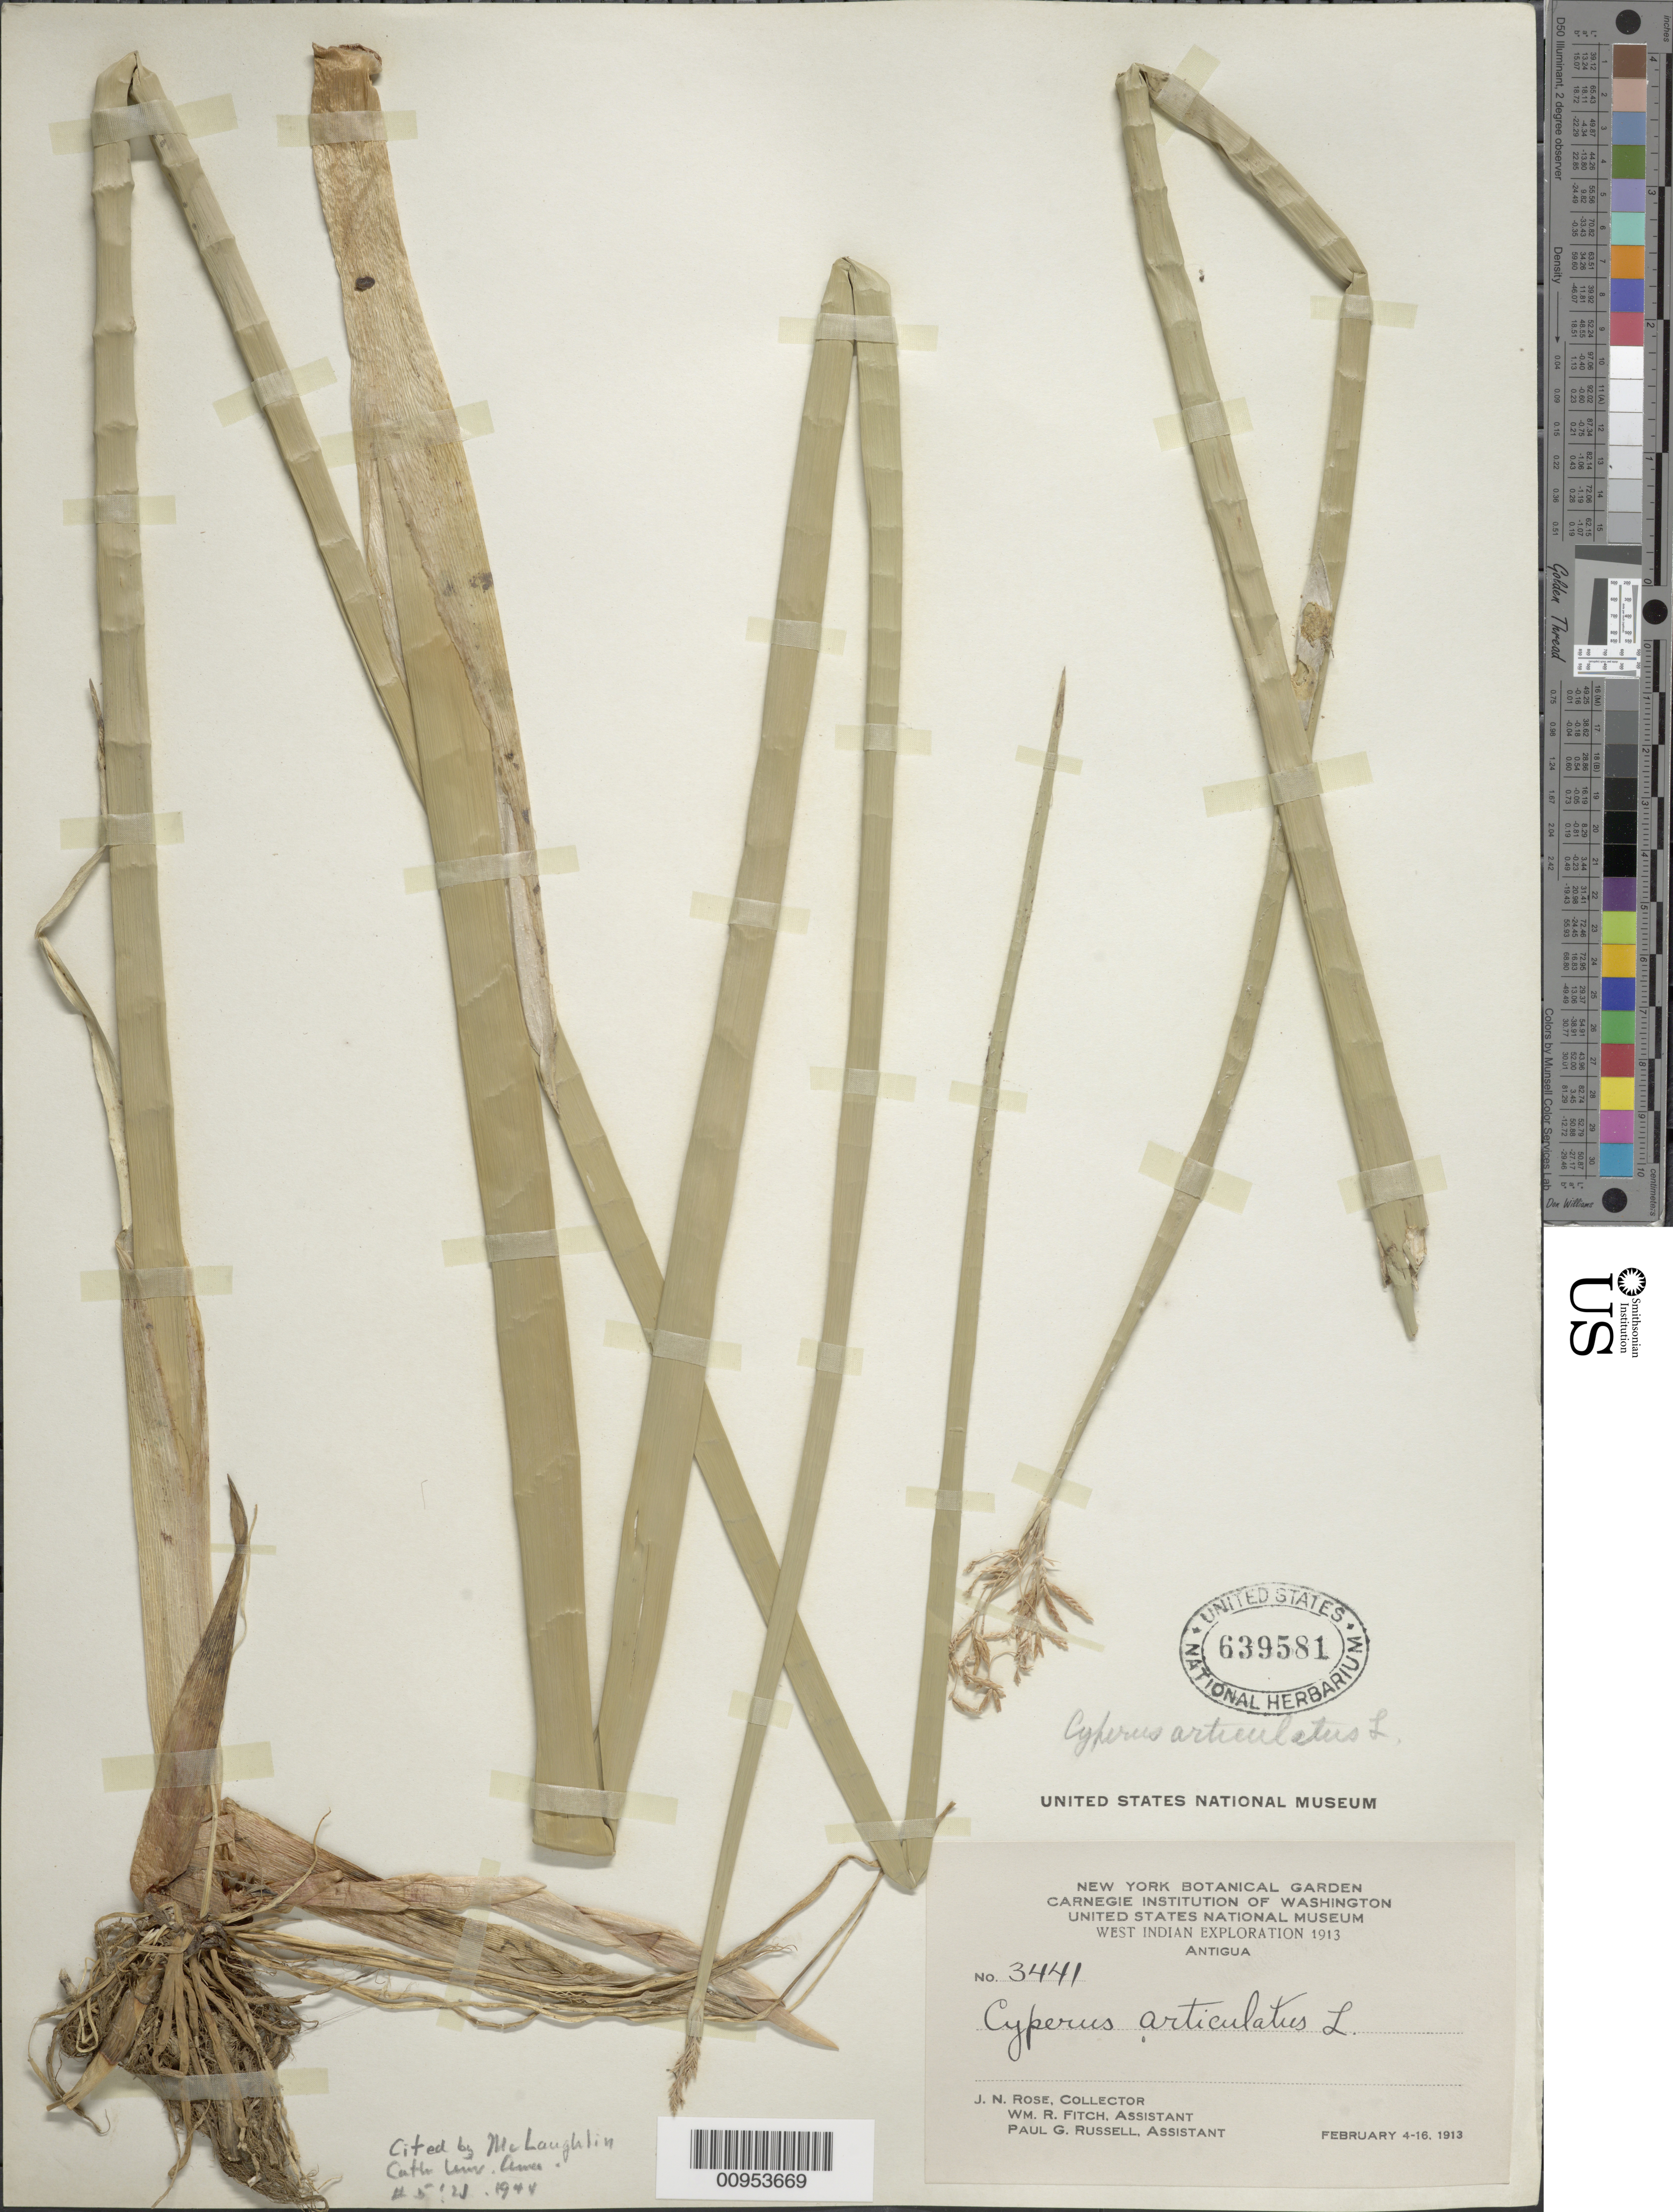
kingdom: Plantae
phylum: Tracheophyta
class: Liliopsida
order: Poales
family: Cyperaceae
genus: Cyperus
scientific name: Cyperus articulatus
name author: L.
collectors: J. N. Rose, W. R. Fitch & P. G. Russell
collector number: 3441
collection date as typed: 04 Feb 1913 to 16 Feb 1913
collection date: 1913-02-04/1913-02-16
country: Antigua and Barbuda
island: Antigua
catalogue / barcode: US 639581